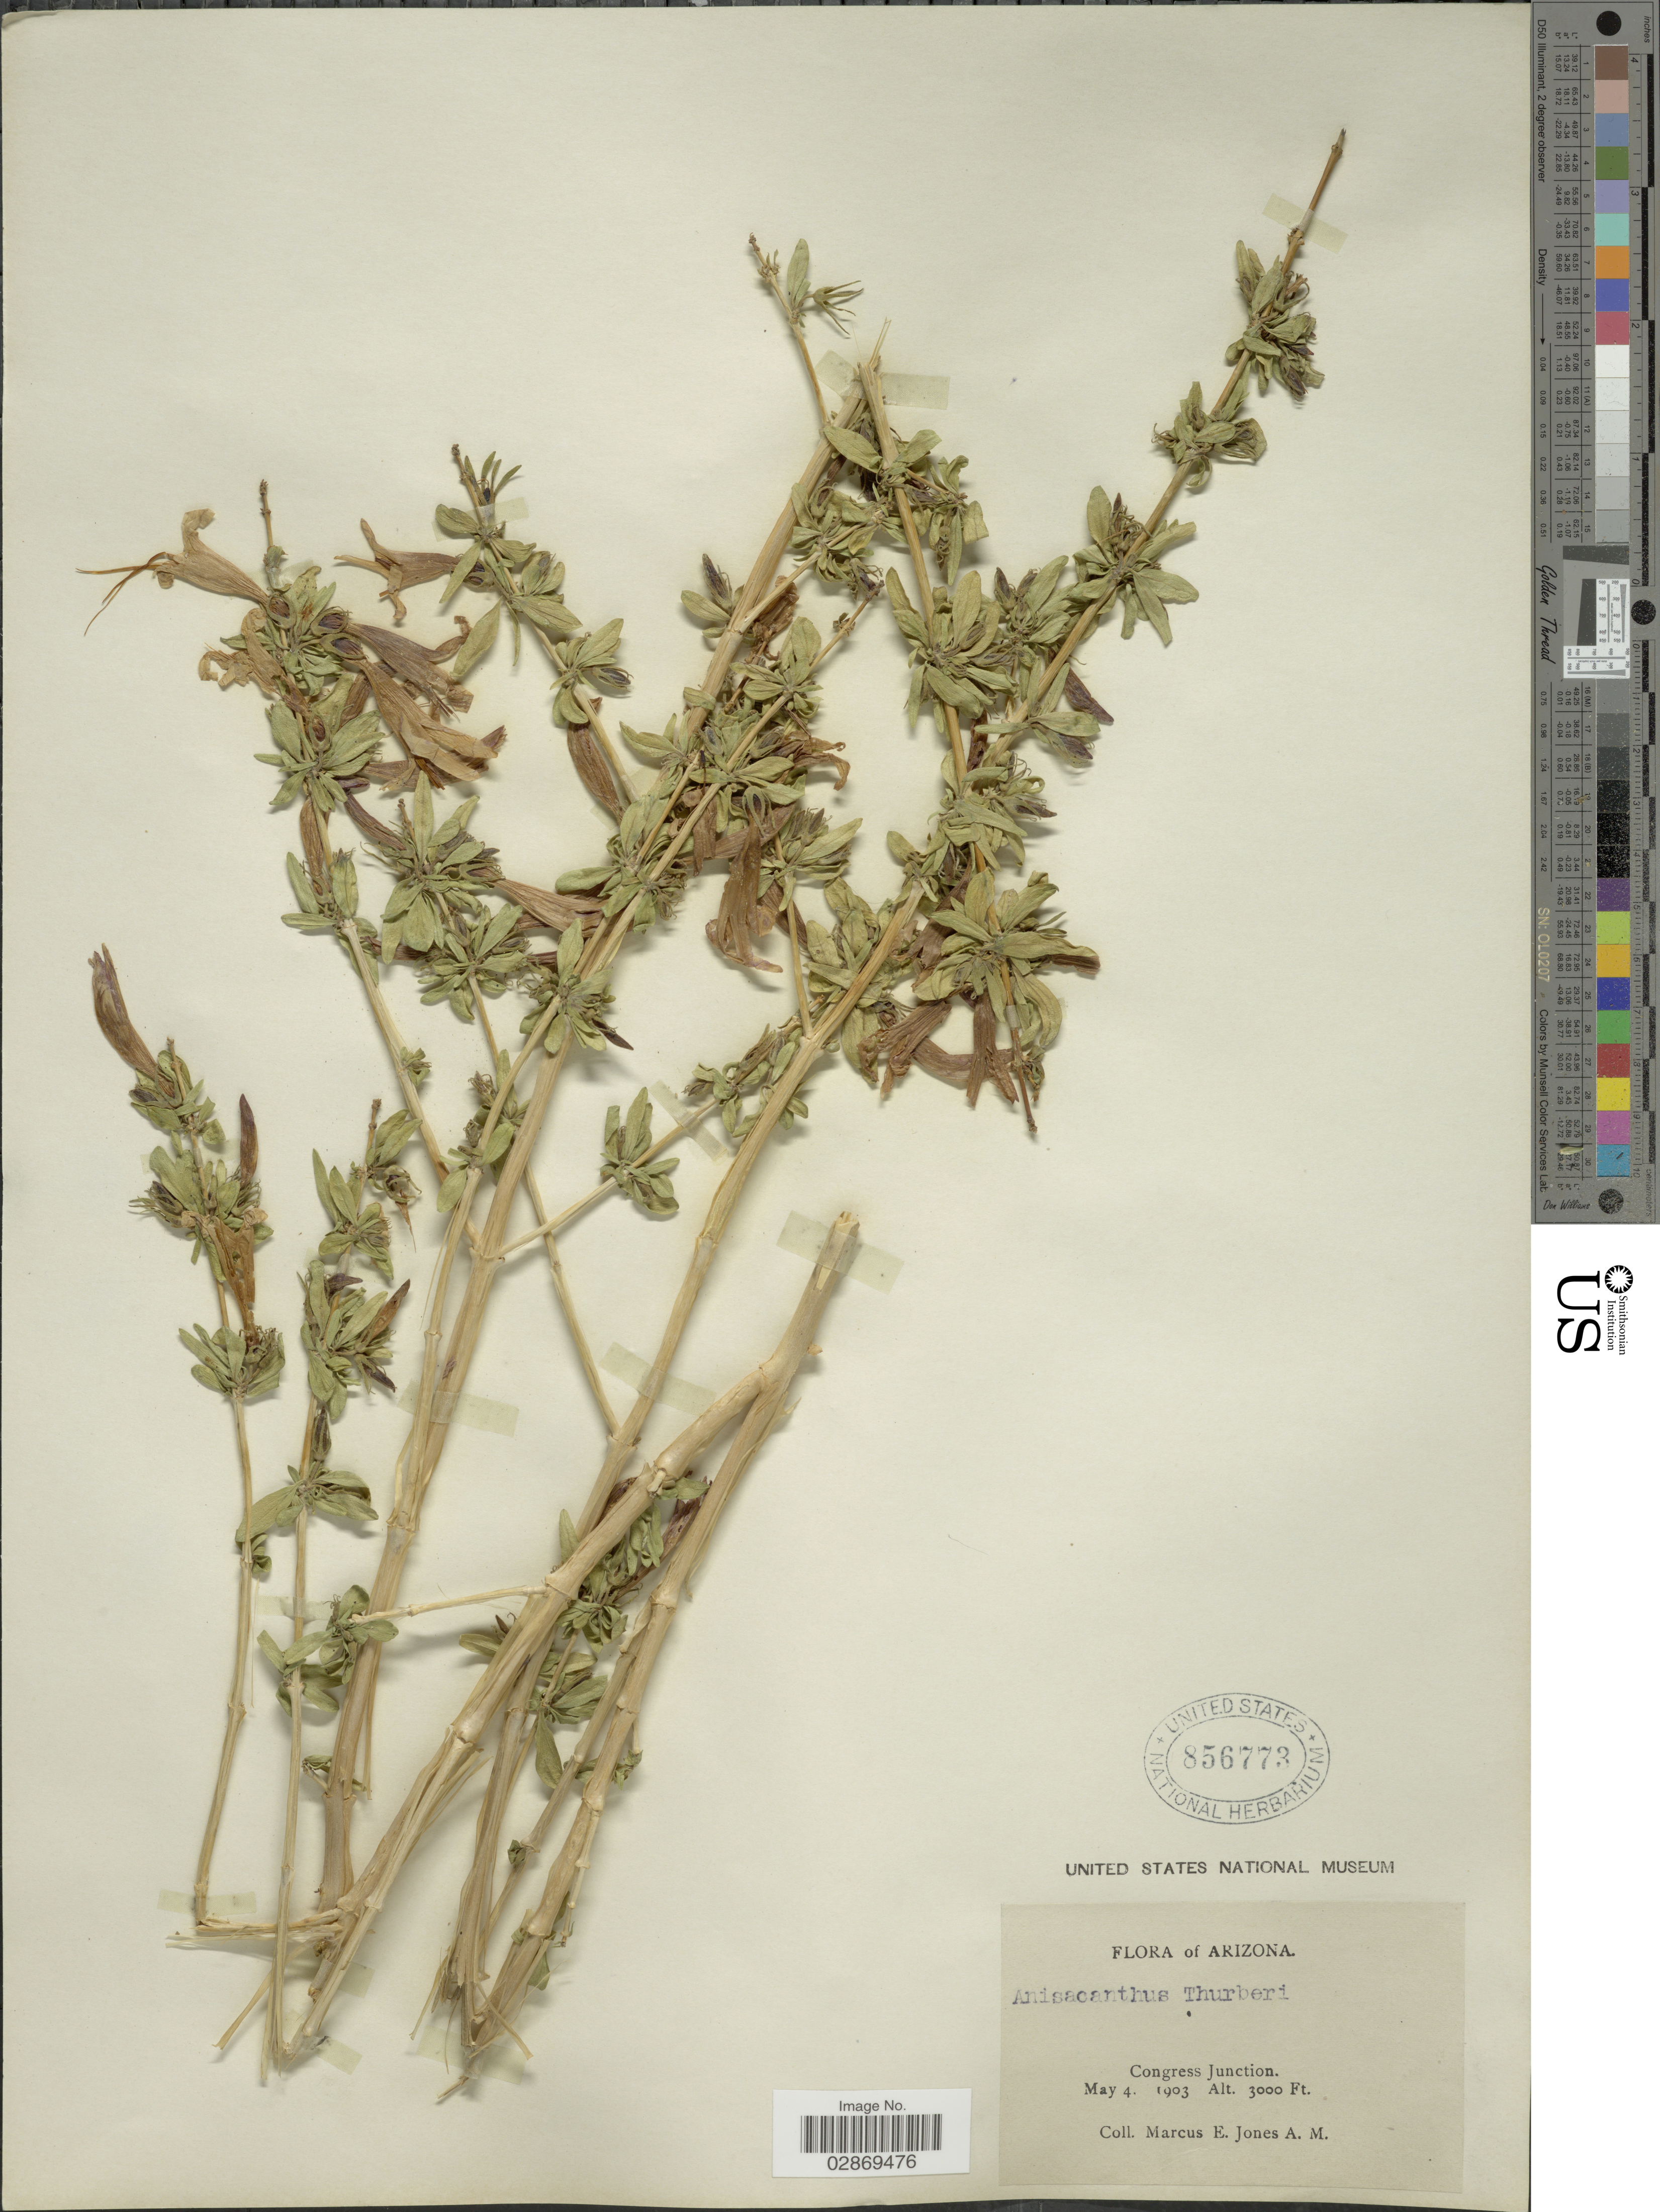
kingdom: Plantae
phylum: Tracheophyta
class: Magnoliopsida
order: Lamiales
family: Acanthaceae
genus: Anisacanthus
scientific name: Anisacanthus thurberi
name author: (Torr.) A. Gray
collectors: M. E. Jones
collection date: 1903-05-04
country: United States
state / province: Arizona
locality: Congress Junction.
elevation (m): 914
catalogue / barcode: US 856773